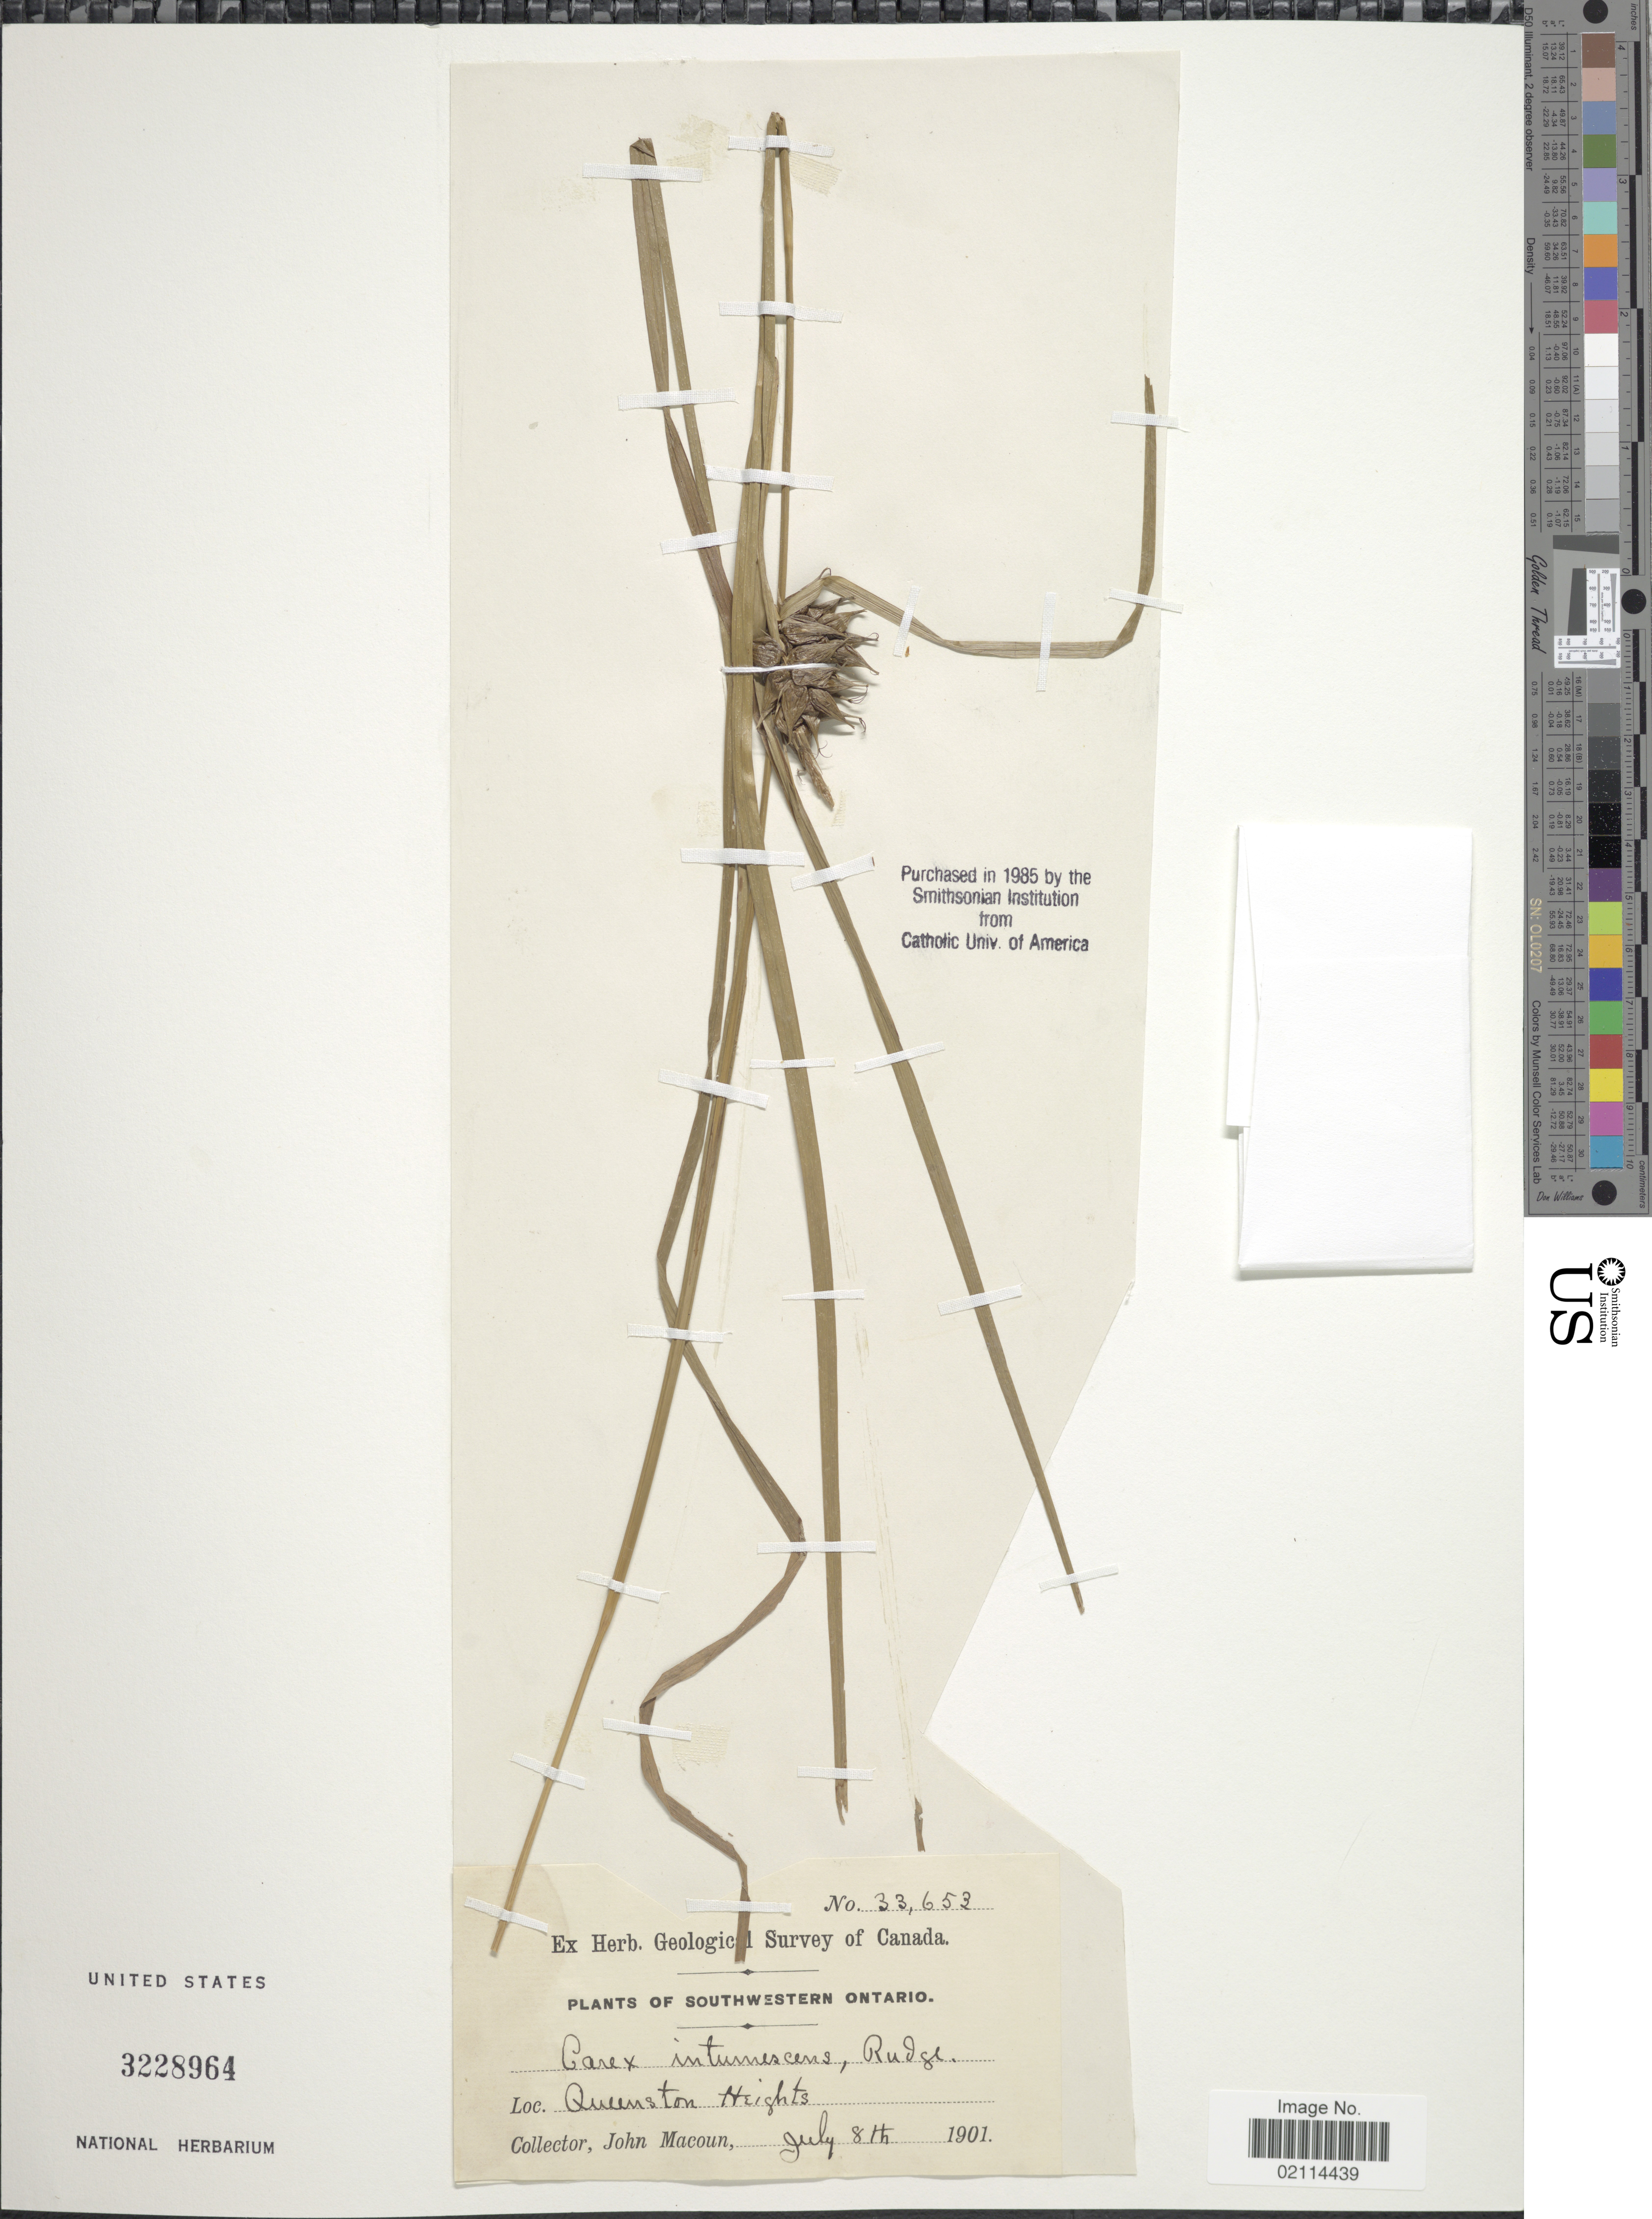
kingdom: Plantae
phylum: Tracheophyta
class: Liliopsida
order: Poales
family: Cyperaceae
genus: Carex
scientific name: Carex intumescens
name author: Rudge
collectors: J. Macoun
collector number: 33653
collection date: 1901-07-08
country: Canada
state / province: Ontario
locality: Queenston Heights, Southwestern Ontario.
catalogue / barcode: US 3228964